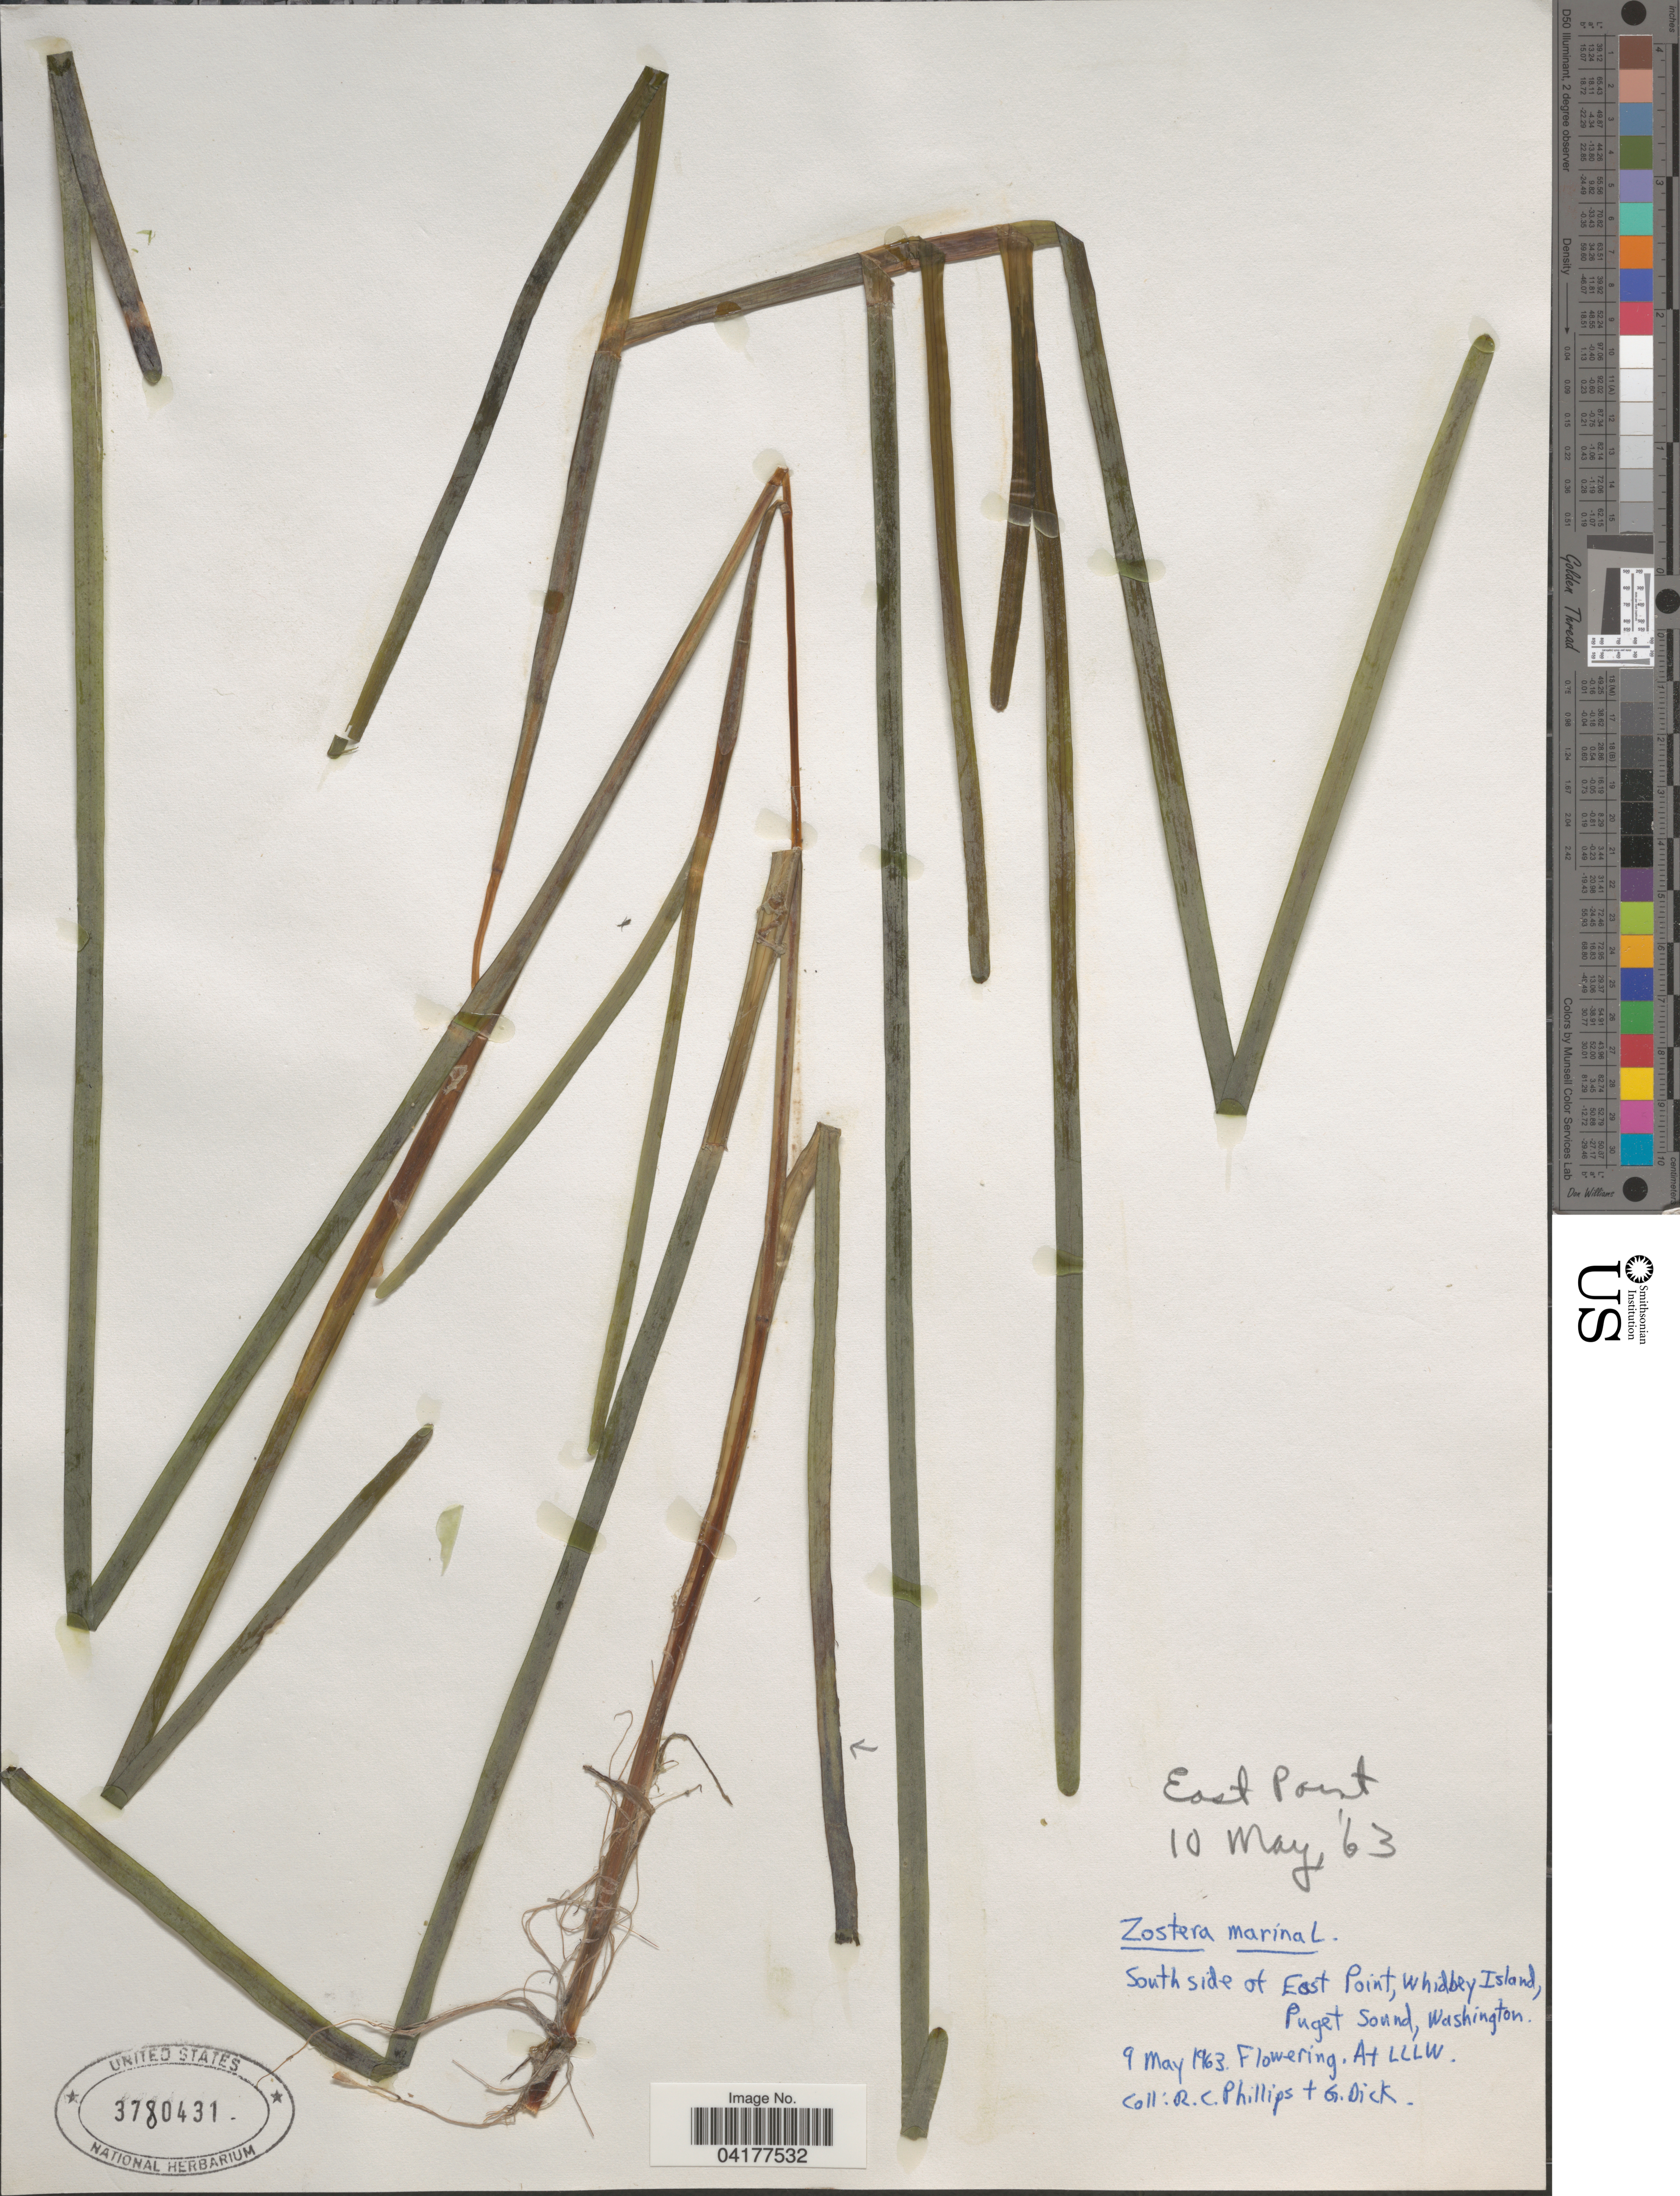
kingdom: Plantae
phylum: Tracheophyta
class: Liliopsida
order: Alismatales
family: Zosteraceae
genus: Zostera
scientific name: Zostera marina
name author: L.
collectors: R. C. Phillips & G. Dick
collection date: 1963-05-09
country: United States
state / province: Washington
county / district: King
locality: East Point. South side of East Point, Whidbey Island, Puget Sound. At LLLW.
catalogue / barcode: US 3780431